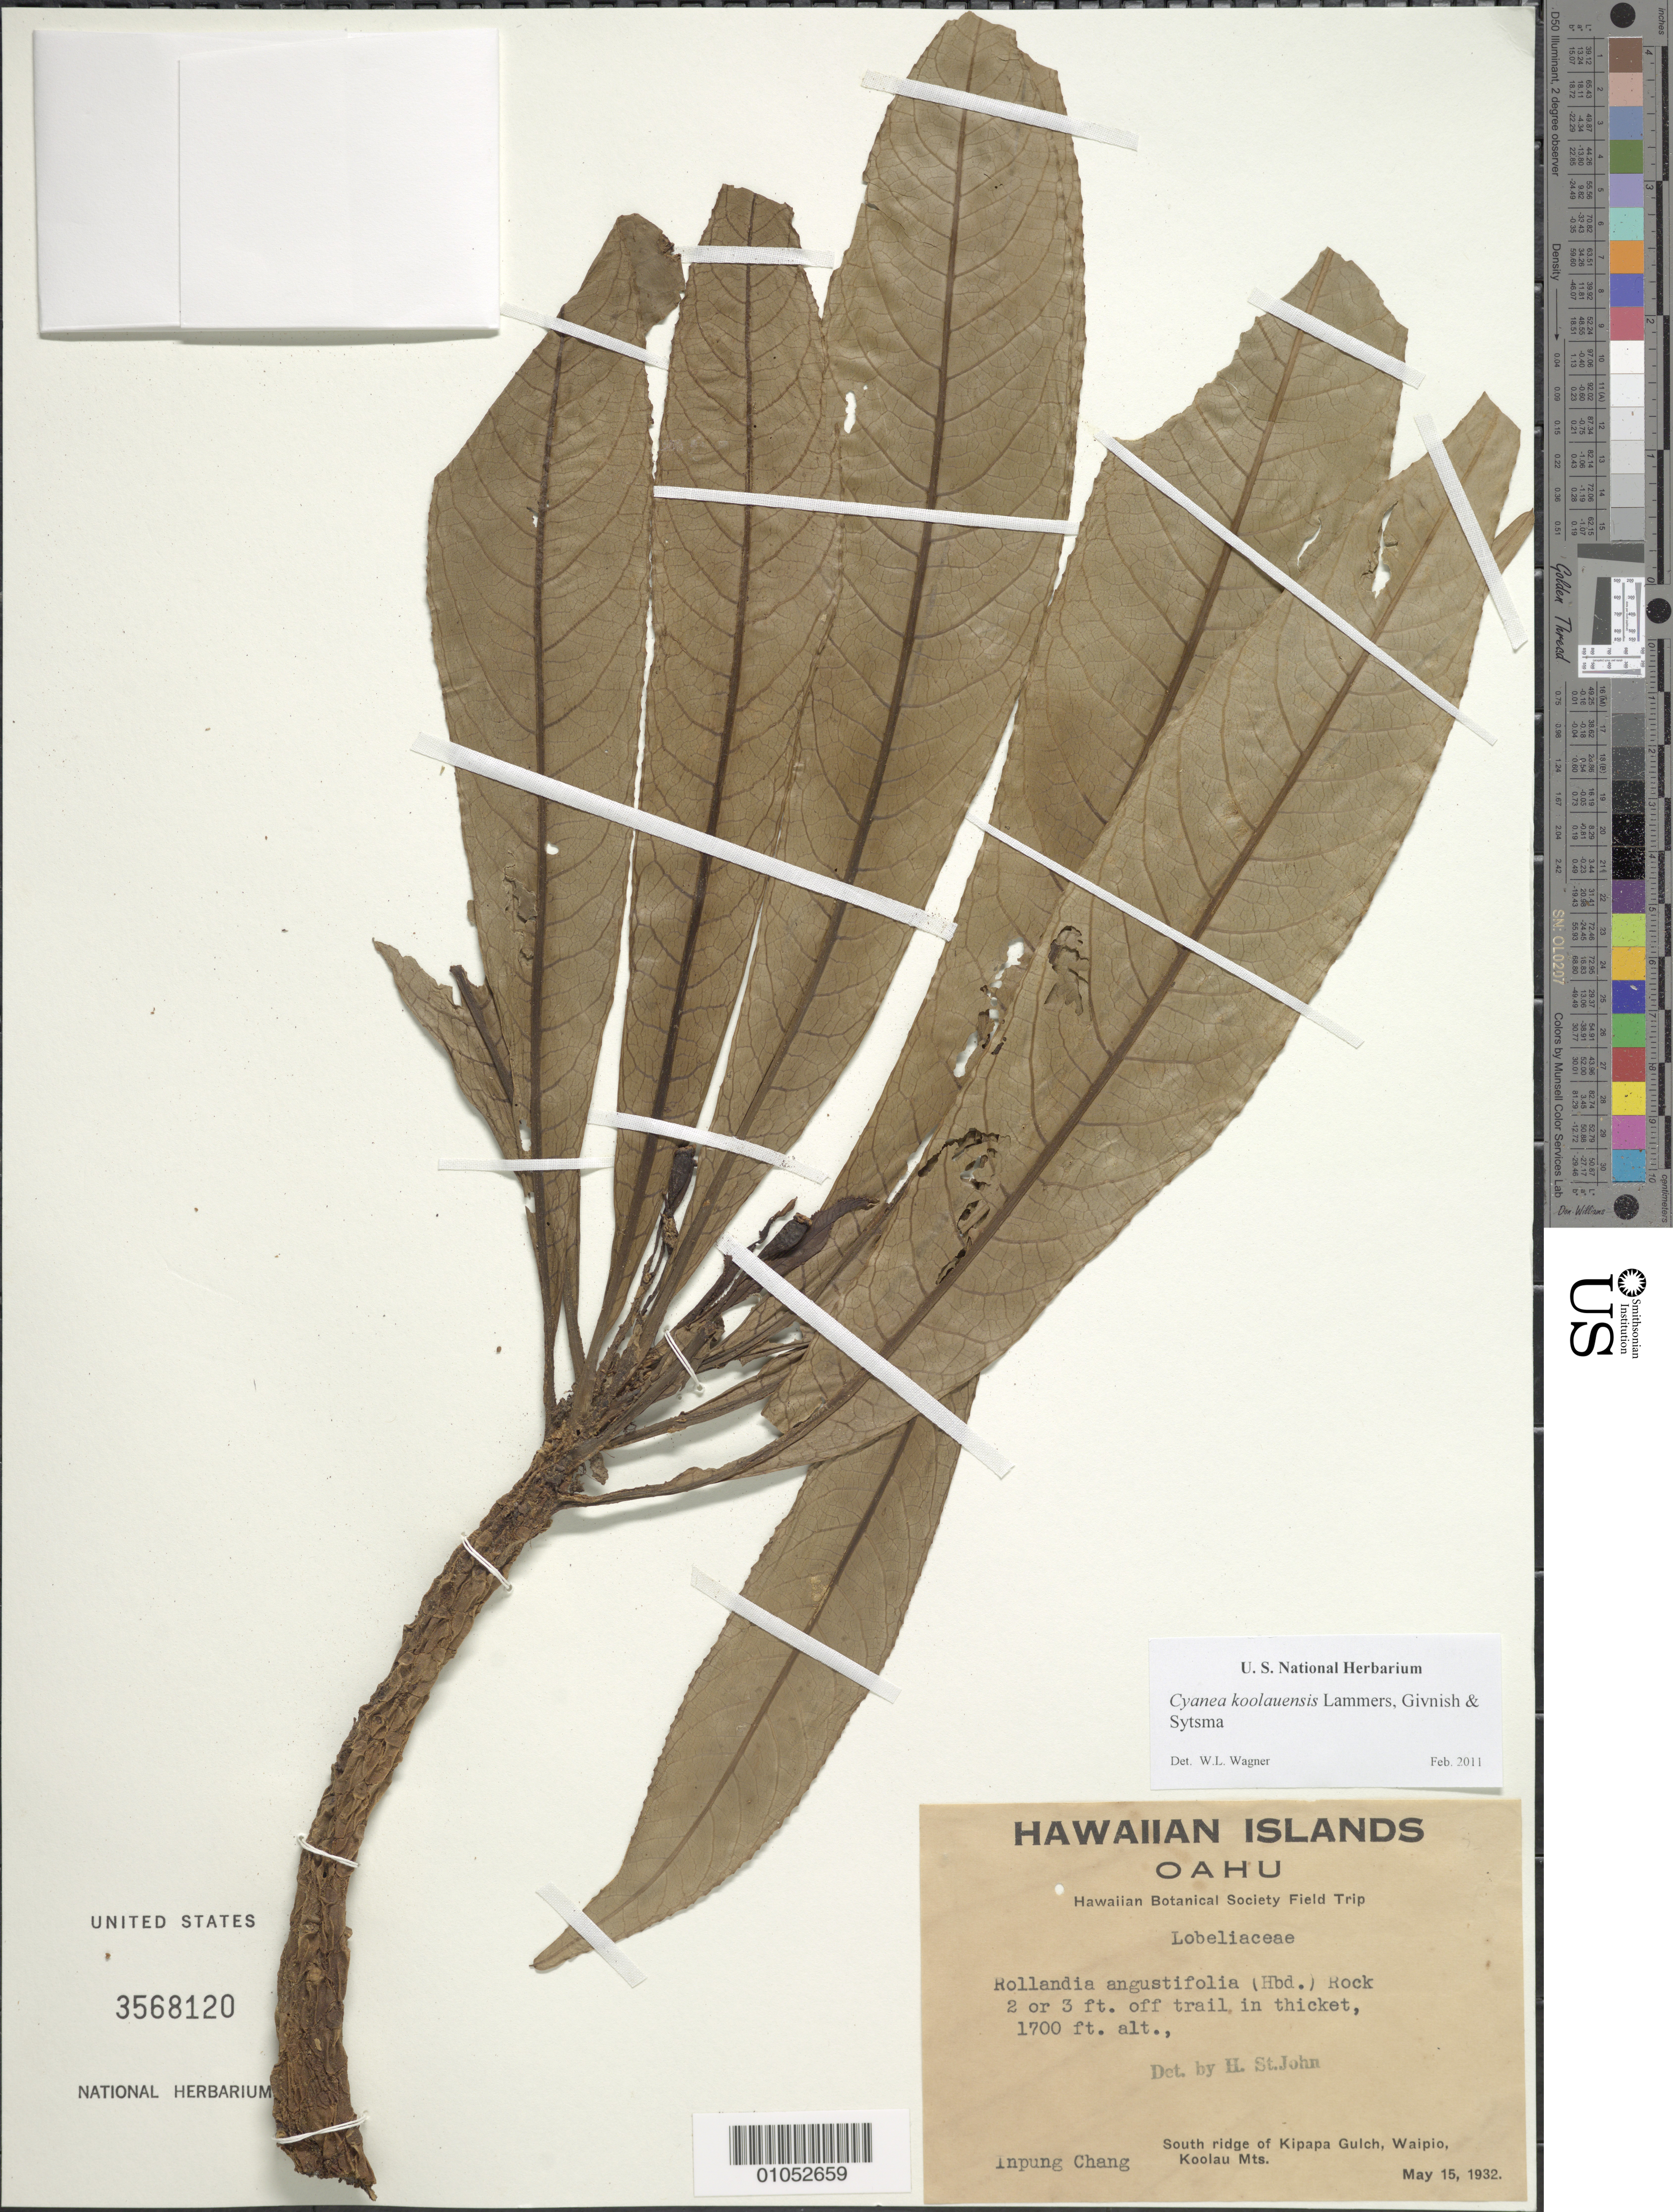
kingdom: Plantae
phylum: Tracheophyta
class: Magnoliopsida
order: Asterales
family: Campanulaceae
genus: Cyanea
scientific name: Cyanea koolauensis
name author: Lammers et al.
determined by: Wagner, W. L., (BOT), Smithsonian Institution - National Museum of Natural History (UNITED STATES)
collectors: I. Chang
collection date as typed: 15 May 1932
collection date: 1932-05-15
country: United States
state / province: Hawaii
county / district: Honolulu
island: Oahu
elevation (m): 518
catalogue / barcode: US 3568120